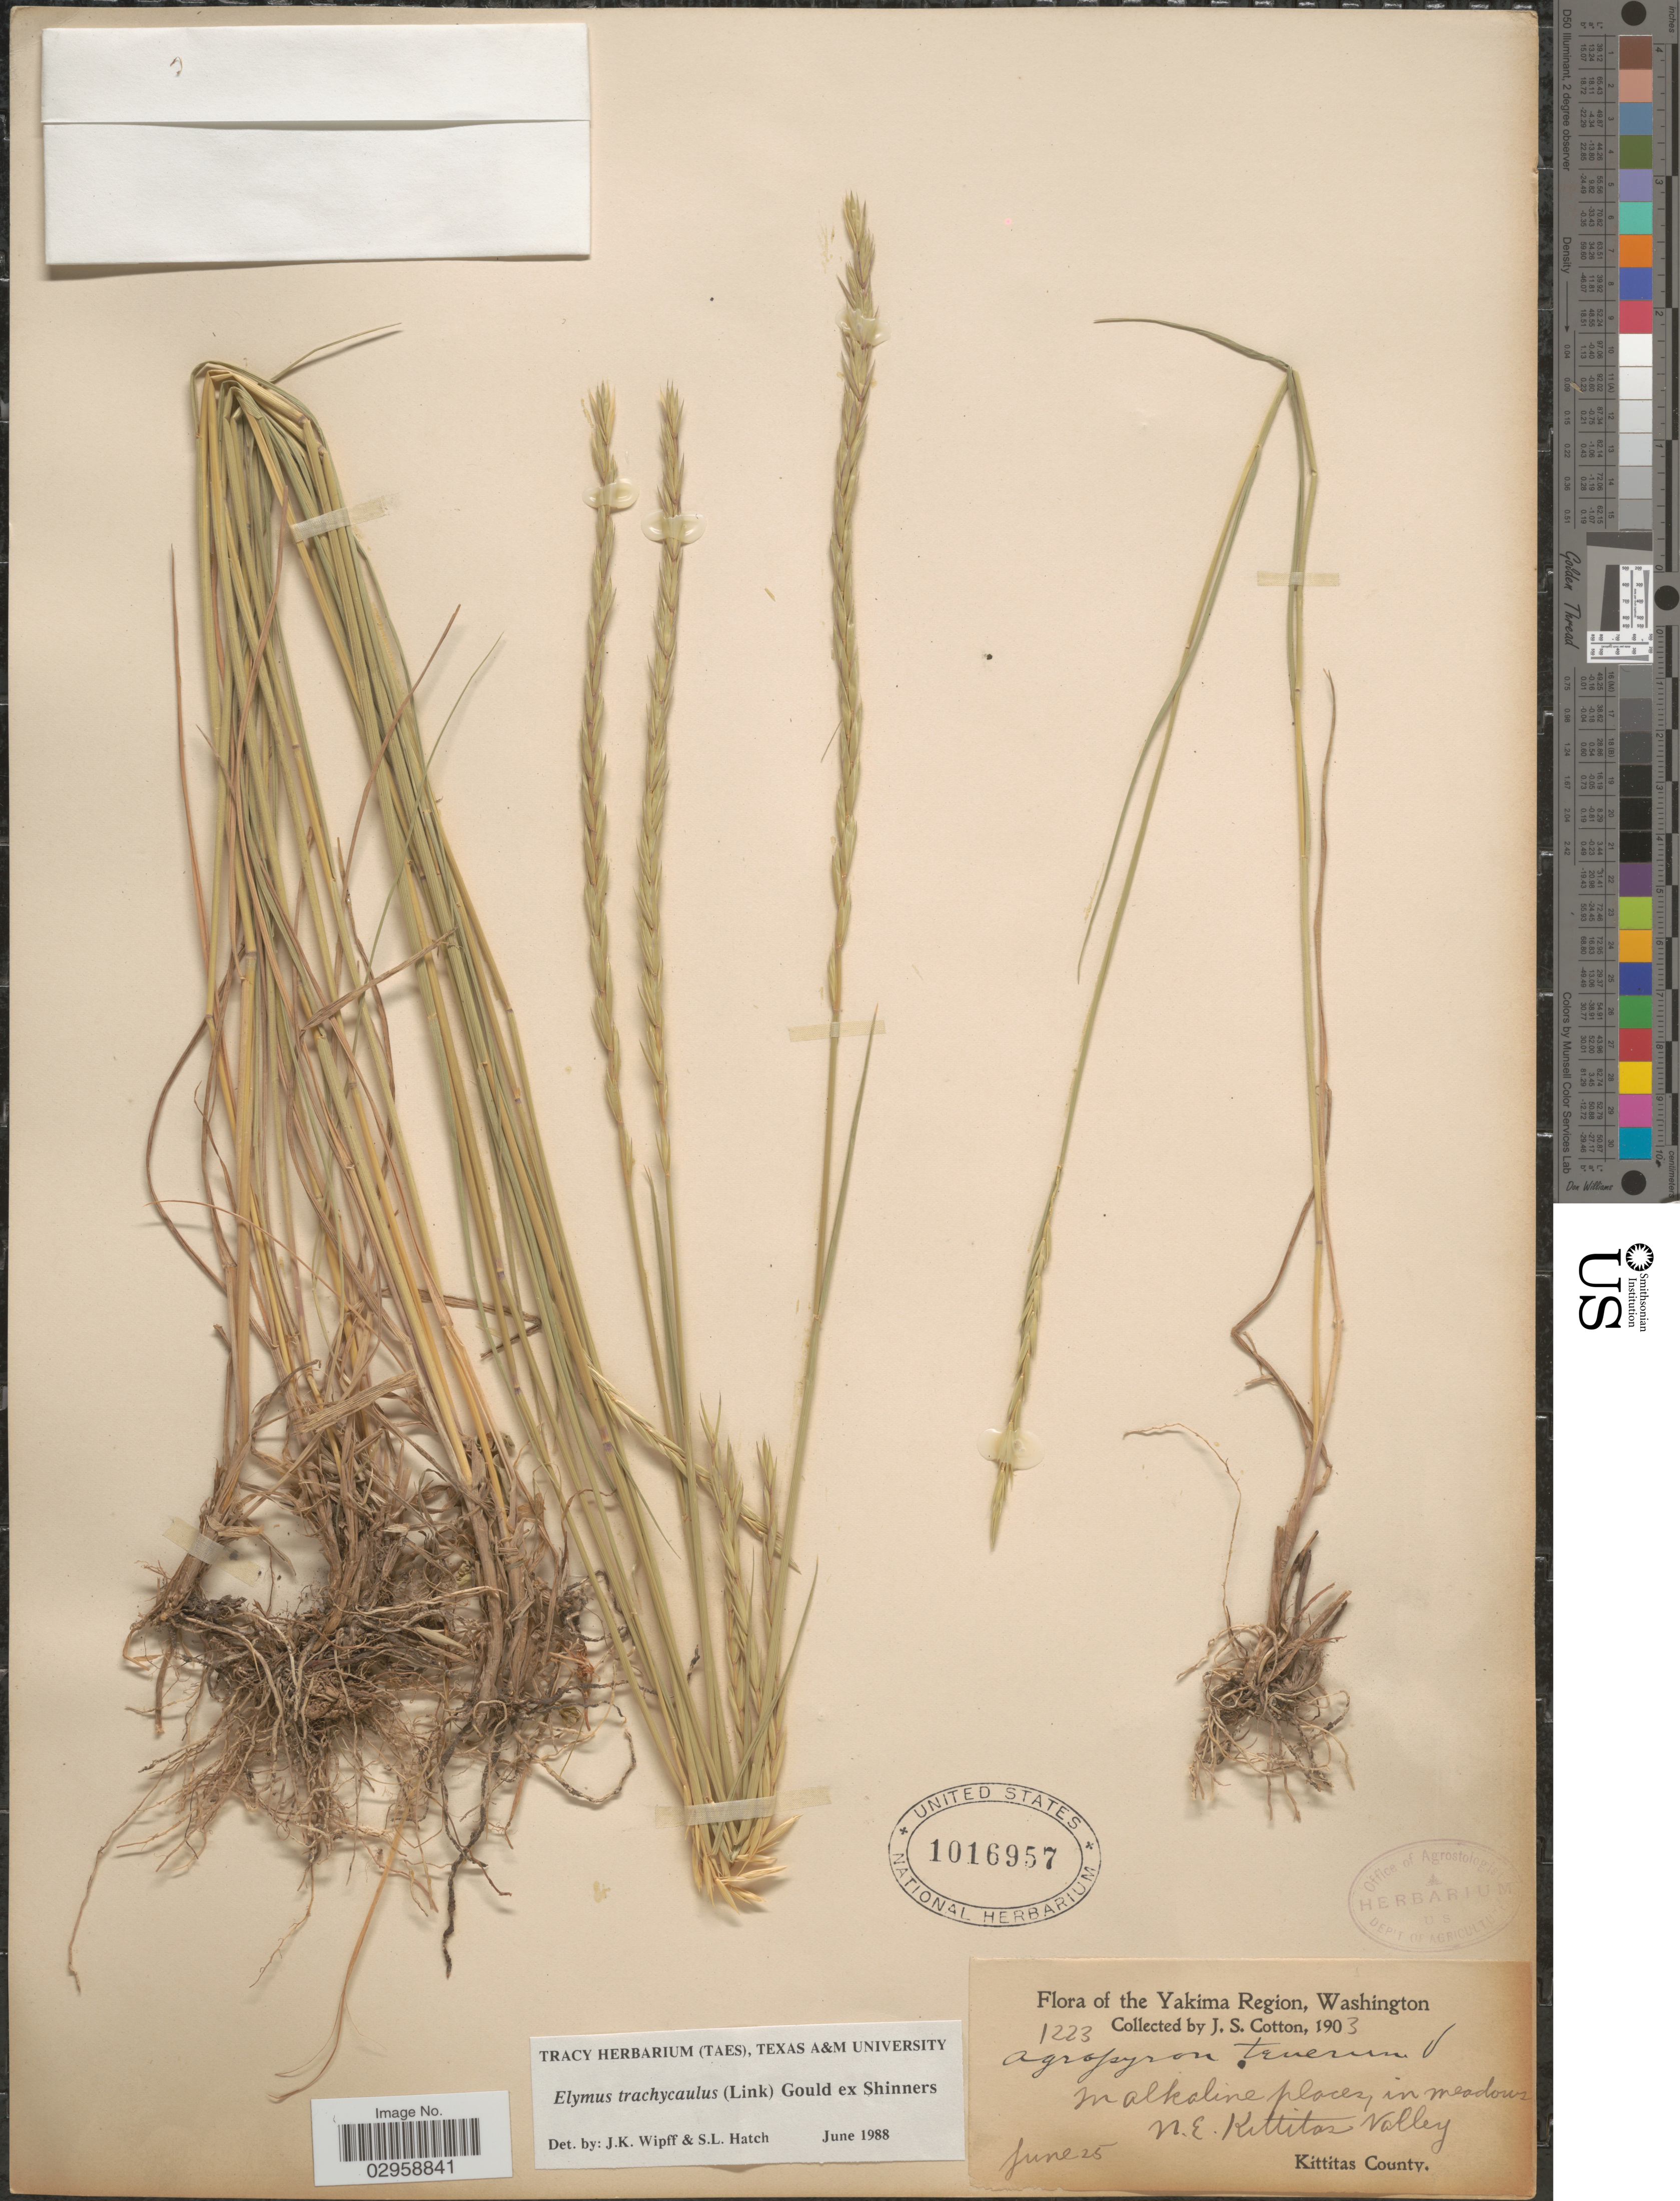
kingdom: Plantae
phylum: Tracheophyta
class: Liliopsida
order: Poales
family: Poaceae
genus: Elymus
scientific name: Elymus trachycaulus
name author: (Link) Gould ex Shinners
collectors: J. S. Cotton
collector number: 1223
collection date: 1903-06-25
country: United States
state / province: Washington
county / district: Kittitas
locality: The Yakima Region. In alkaline places, in meadows. N.E. Kittitas Valley. Kittitas County.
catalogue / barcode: US 1016957